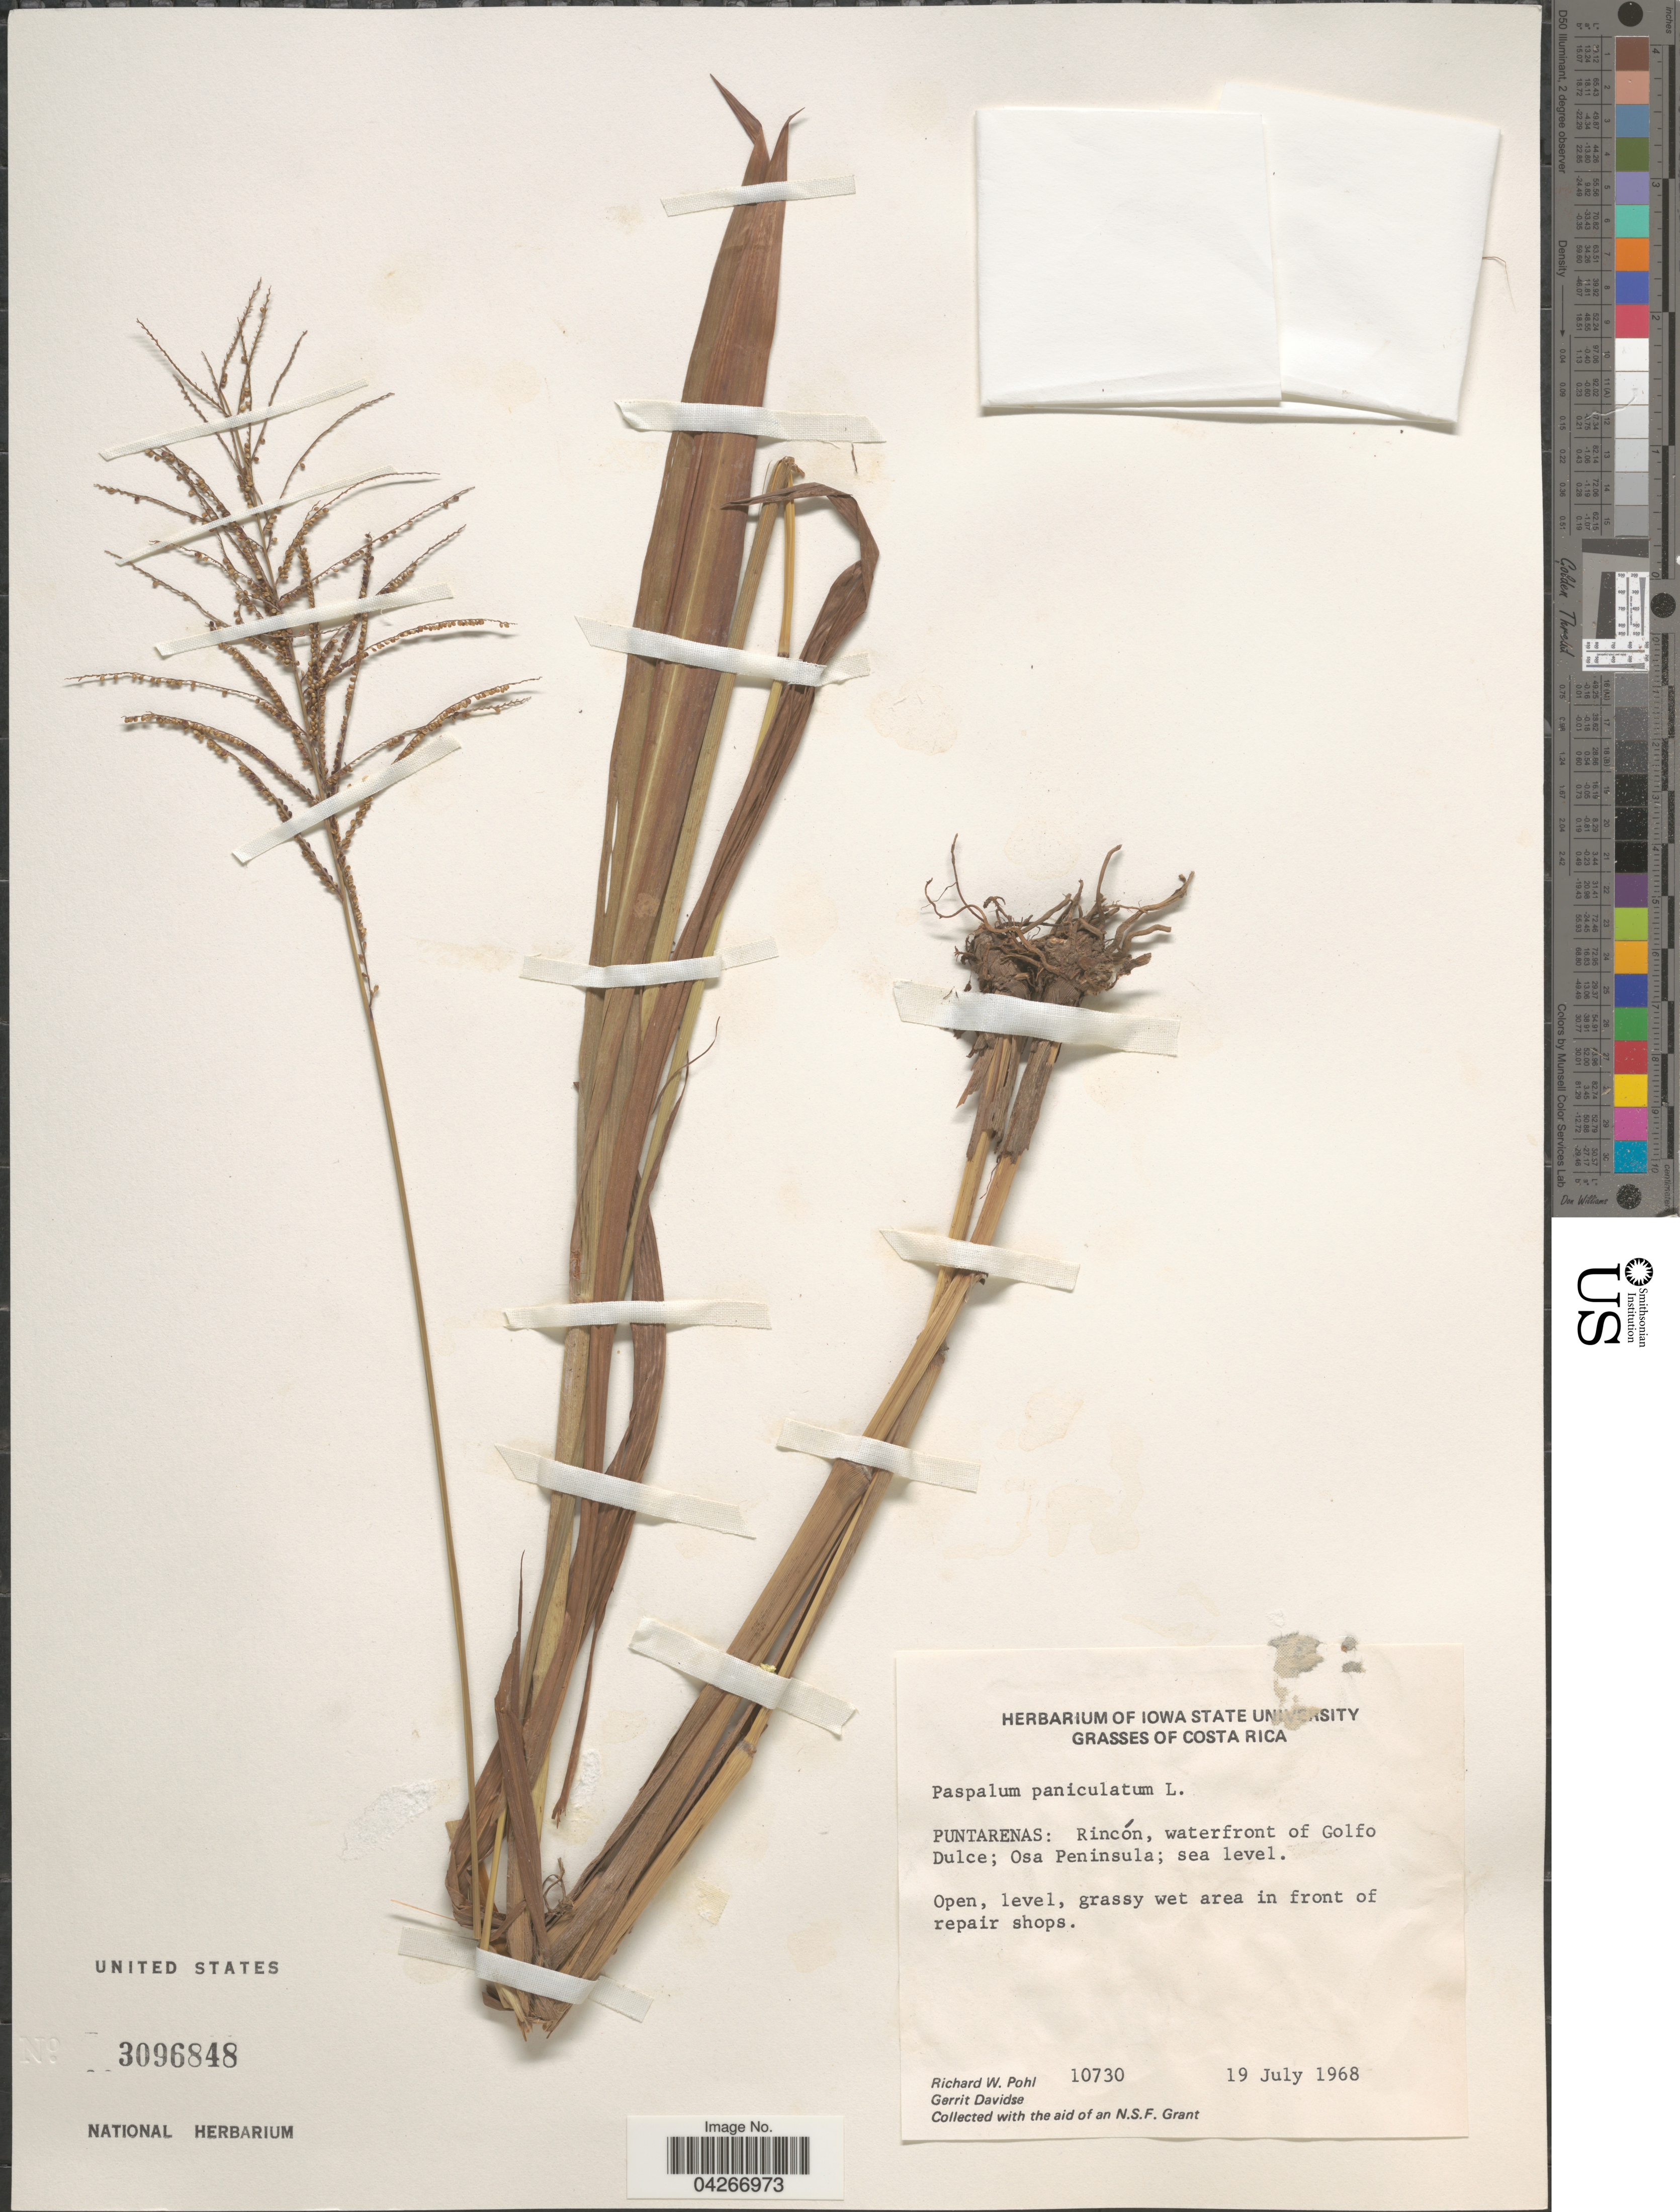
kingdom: Plantae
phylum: Tracheophyta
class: Liliopsida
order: Poales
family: Poaceae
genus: Paspalum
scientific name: Paspalum paniculatum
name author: L.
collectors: R. W. Pohl & G. Davidse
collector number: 10730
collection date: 1968-07-19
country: Costa Rica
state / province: Puntarenas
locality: Rincón, waterfront of Golfo Dulce; Osa Peninsula.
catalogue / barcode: US 3096848